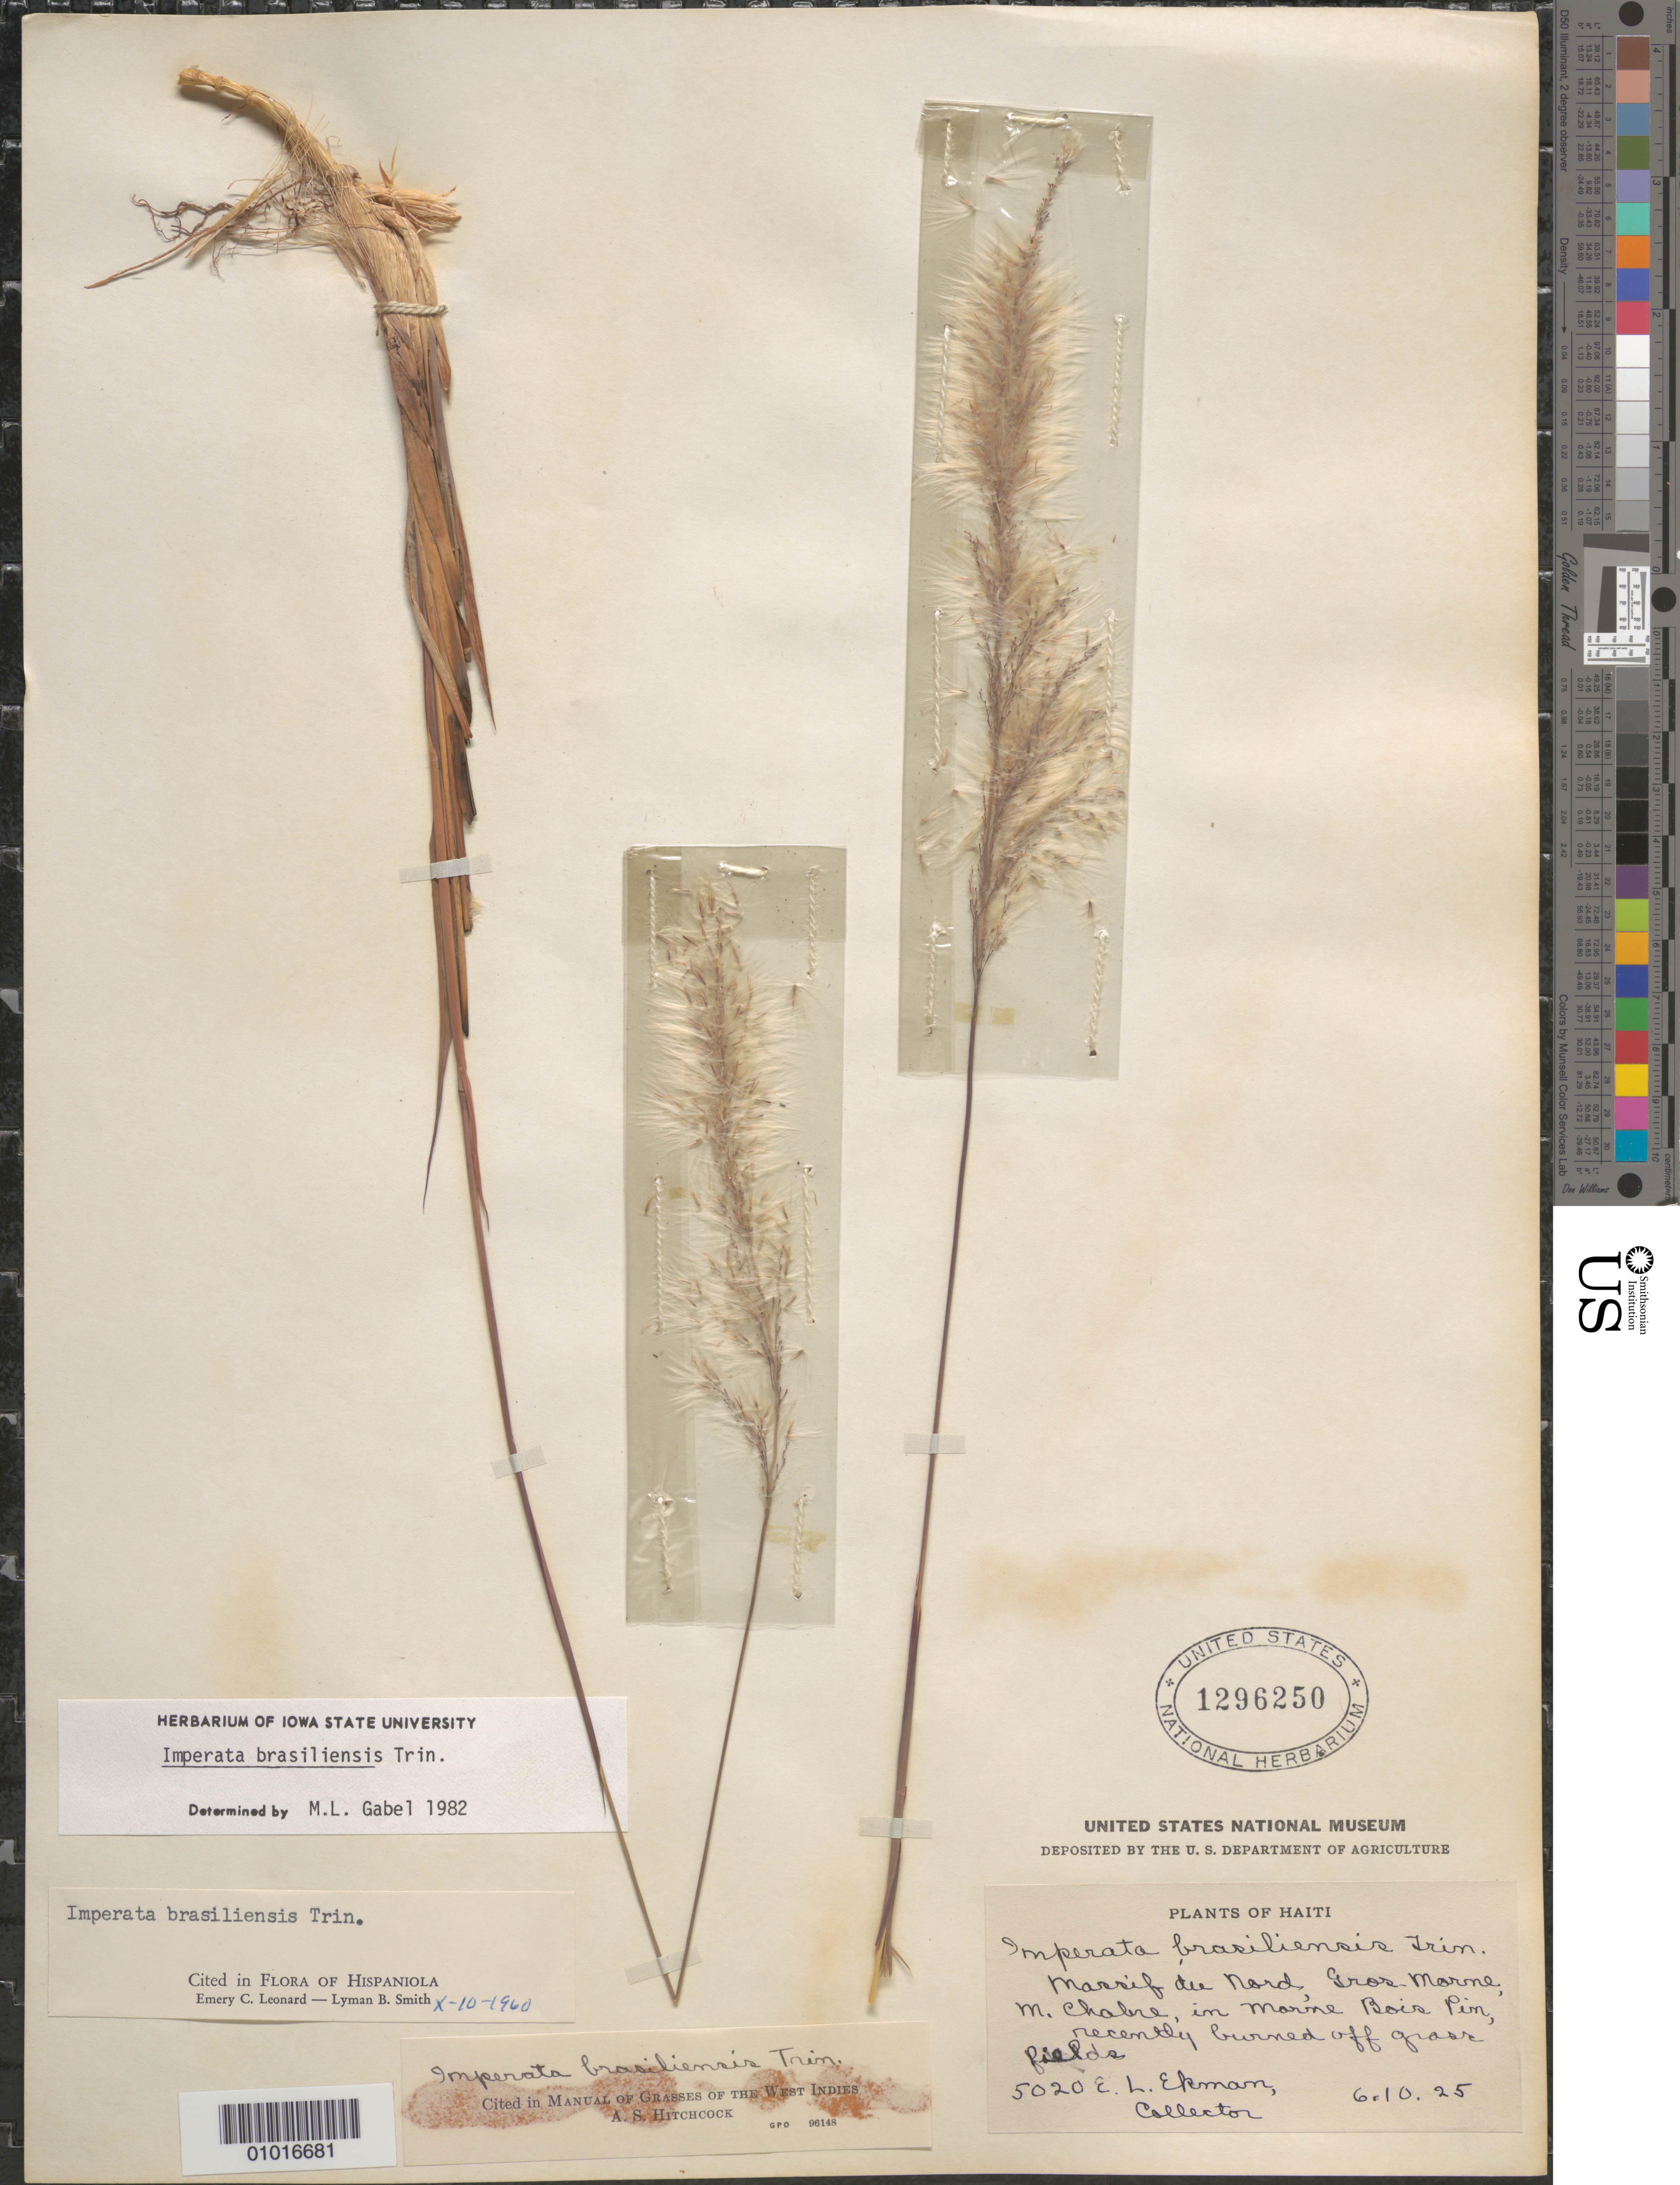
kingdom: Plantae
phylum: Tracheophyta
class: Liliopsida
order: Poales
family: Poaceae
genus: Imperata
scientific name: Imperata brasiliensis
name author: Trin.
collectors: E. L. Ekman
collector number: H 5020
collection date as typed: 06 Oct 1925 or 10 Jun 1925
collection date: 1925-06-10 or 1925-10-06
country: Haiti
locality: Marrif du Nord, Gros Morne, M. Chalne, in Morne Bois Pin, recently burned off grass fields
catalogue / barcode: US 1296250